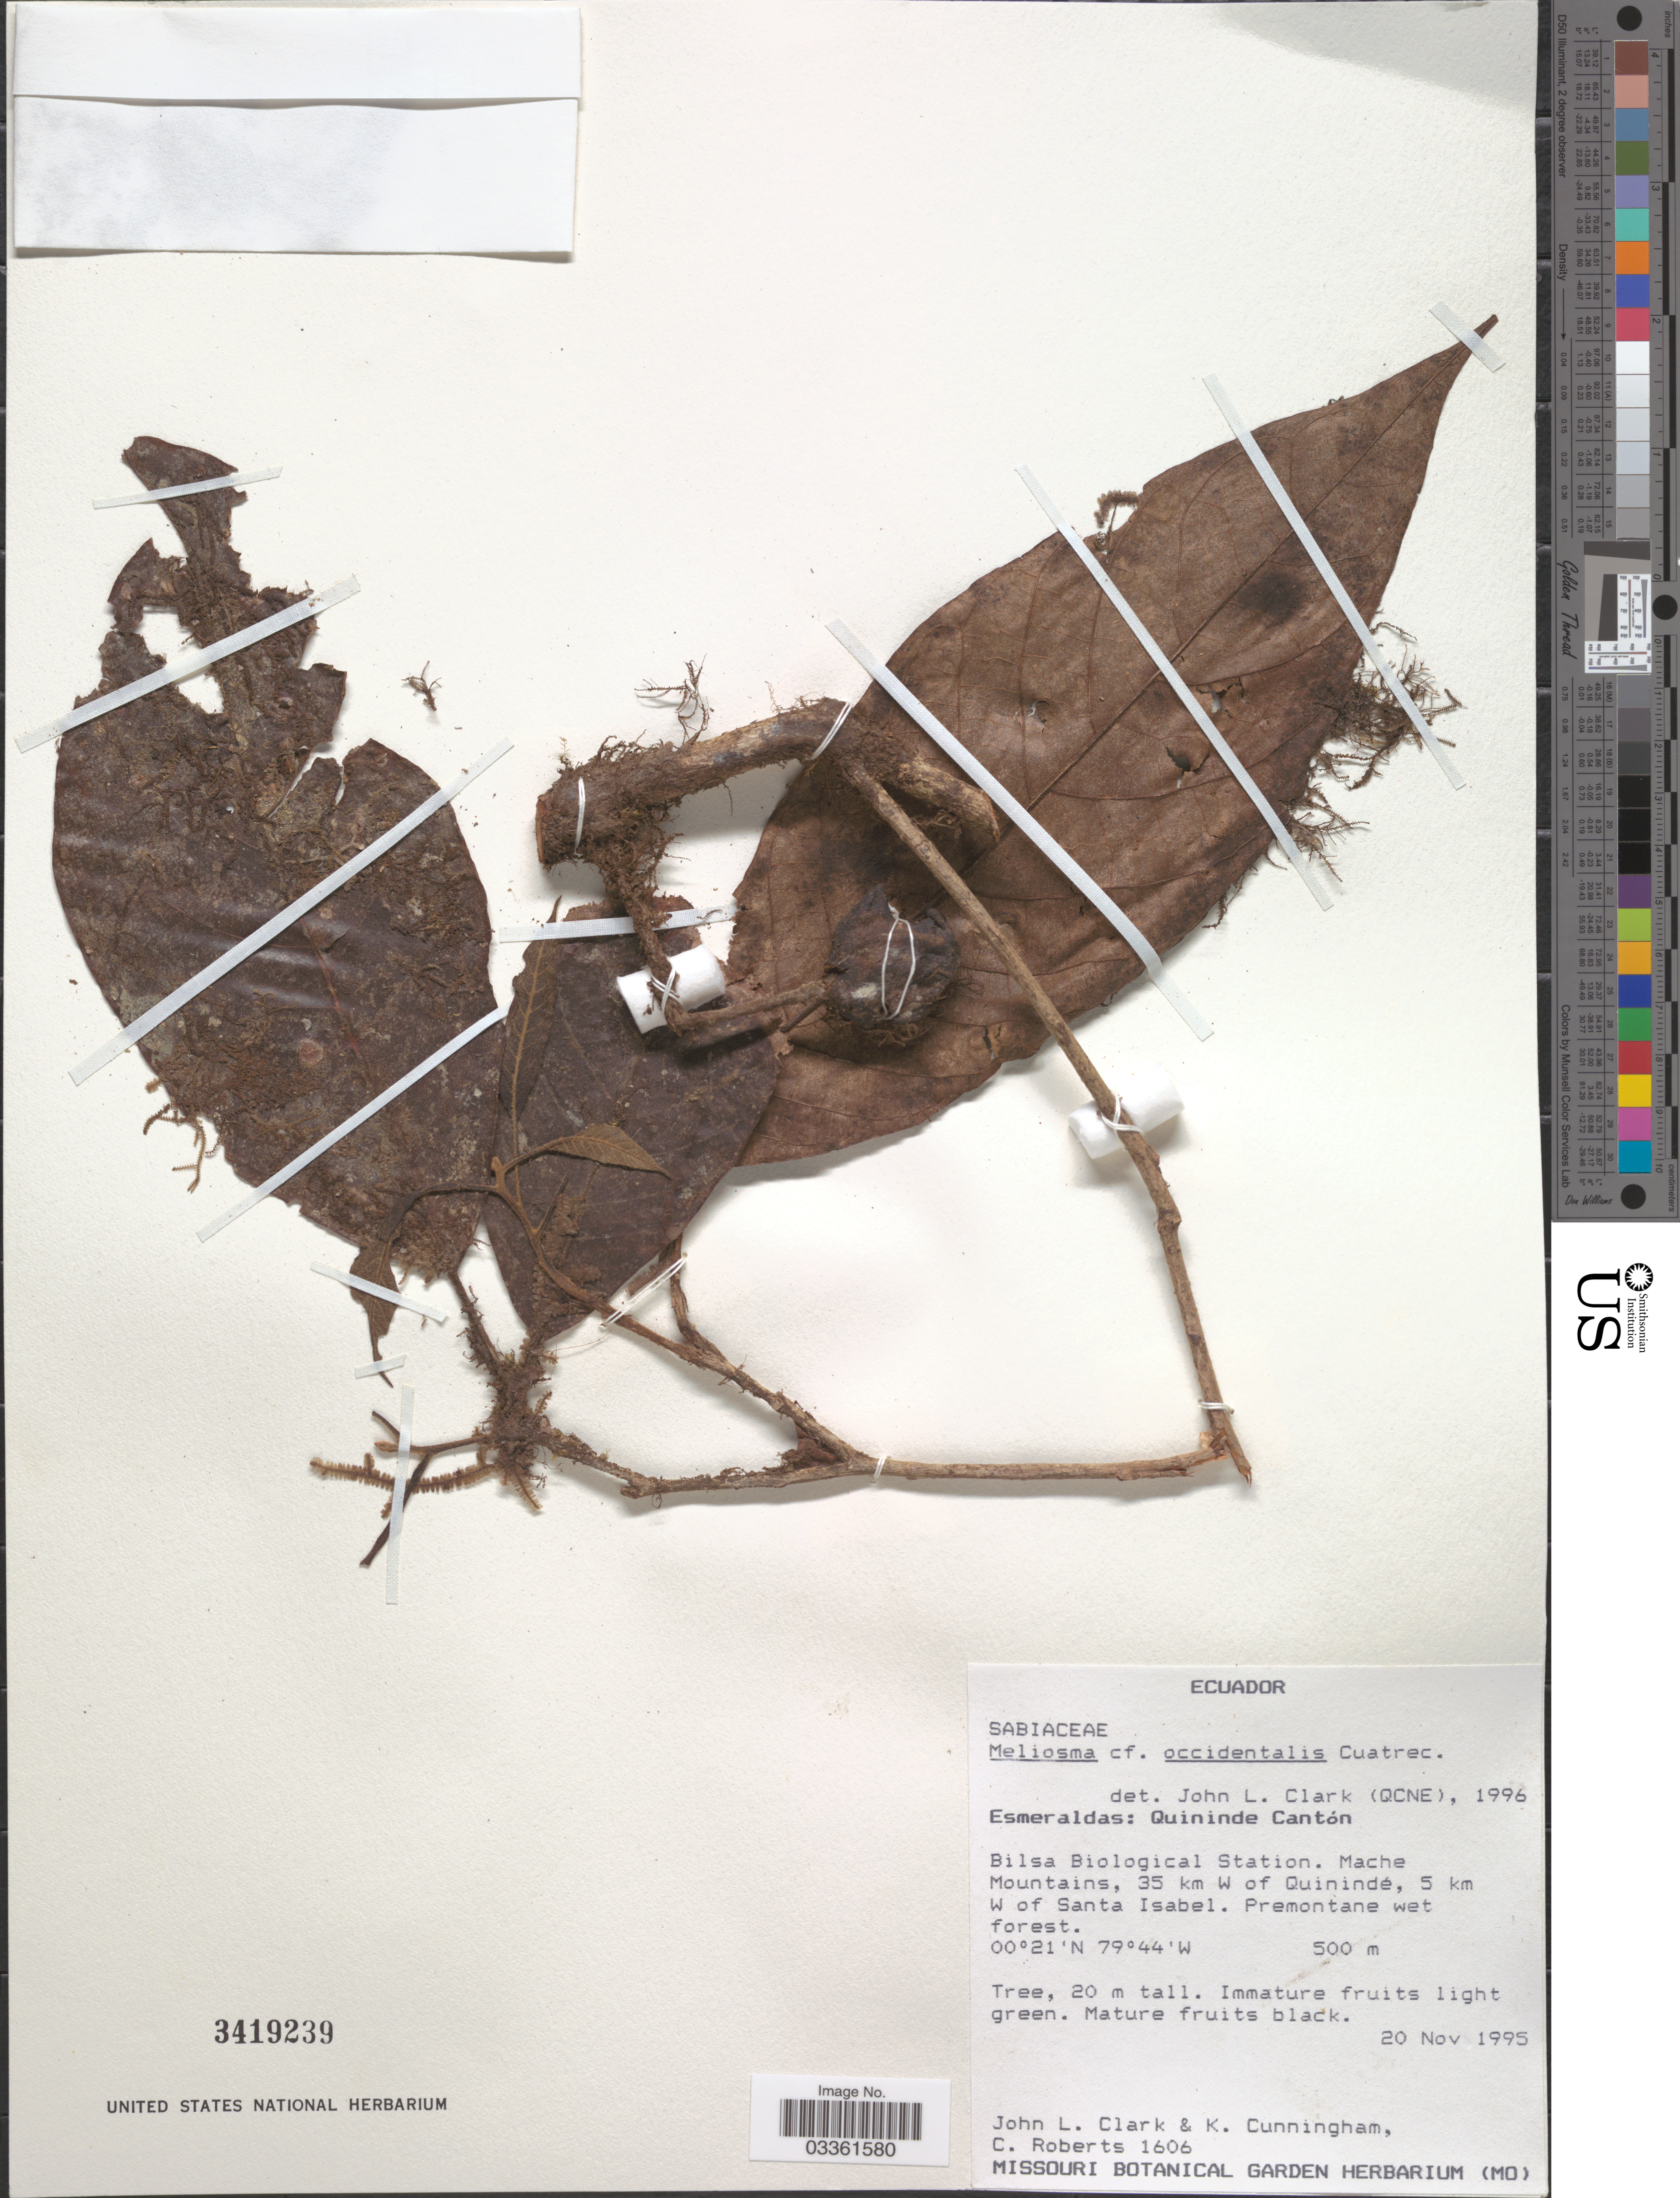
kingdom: Plantae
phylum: Tracheophyta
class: Magnoliopsida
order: Proteales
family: Sabiaceae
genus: Meliosma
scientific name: Meliosma occidentalis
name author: Cuatrec.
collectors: J. L. Clark, K. Cunningham & C. Roberts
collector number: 1606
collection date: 1995-11-20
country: Ecuador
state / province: Esmeraldas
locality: Quininde Cantón. Bilsa Biological Station. Mache Mountains, 35 km W of Quinindé, 5 km W of Santa Isabel.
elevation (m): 500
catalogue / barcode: US 3419239